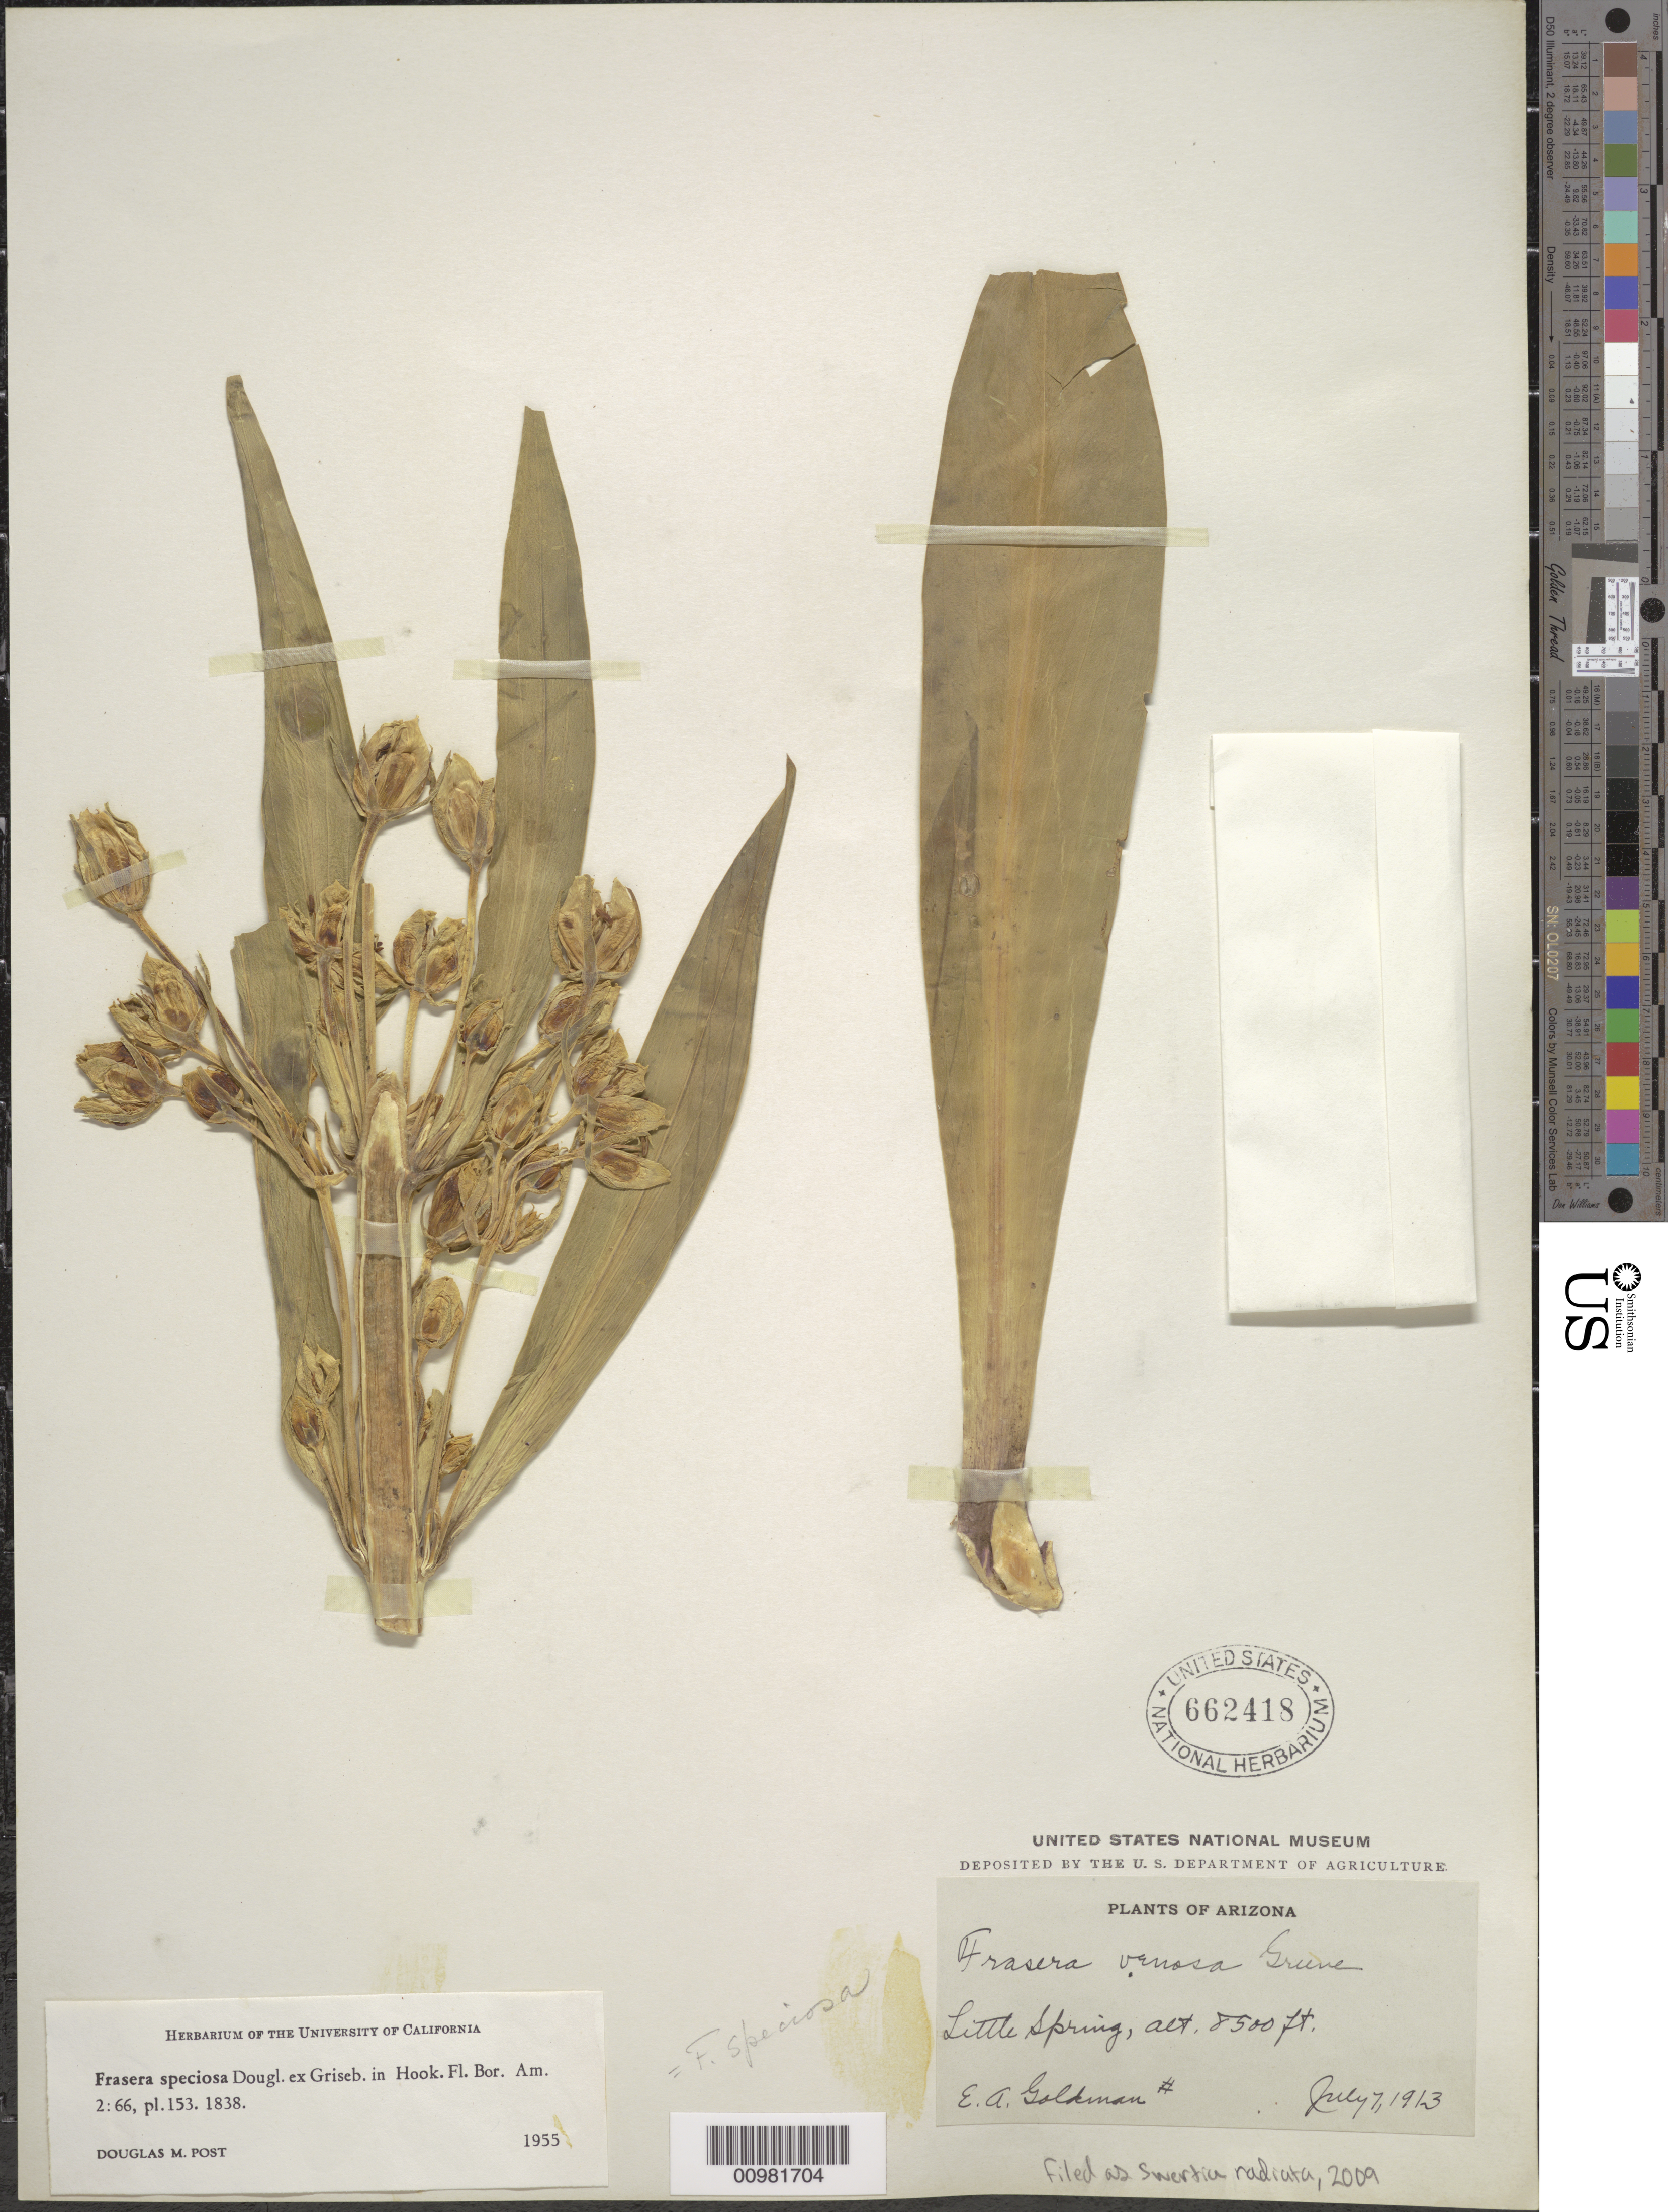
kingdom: Plantae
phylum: Tracheophyta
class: Magnoliopsida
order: Gentianales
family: Gentianaceae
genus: Swertia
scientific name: Swertia radiata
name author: (Kellogg) Kuntze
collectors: E. A. Goldman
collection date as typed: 07 Jul 1913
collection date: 1913-07-07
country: United States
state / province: Arizona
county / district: Coconino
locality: Little Spring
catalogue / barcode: US 662418